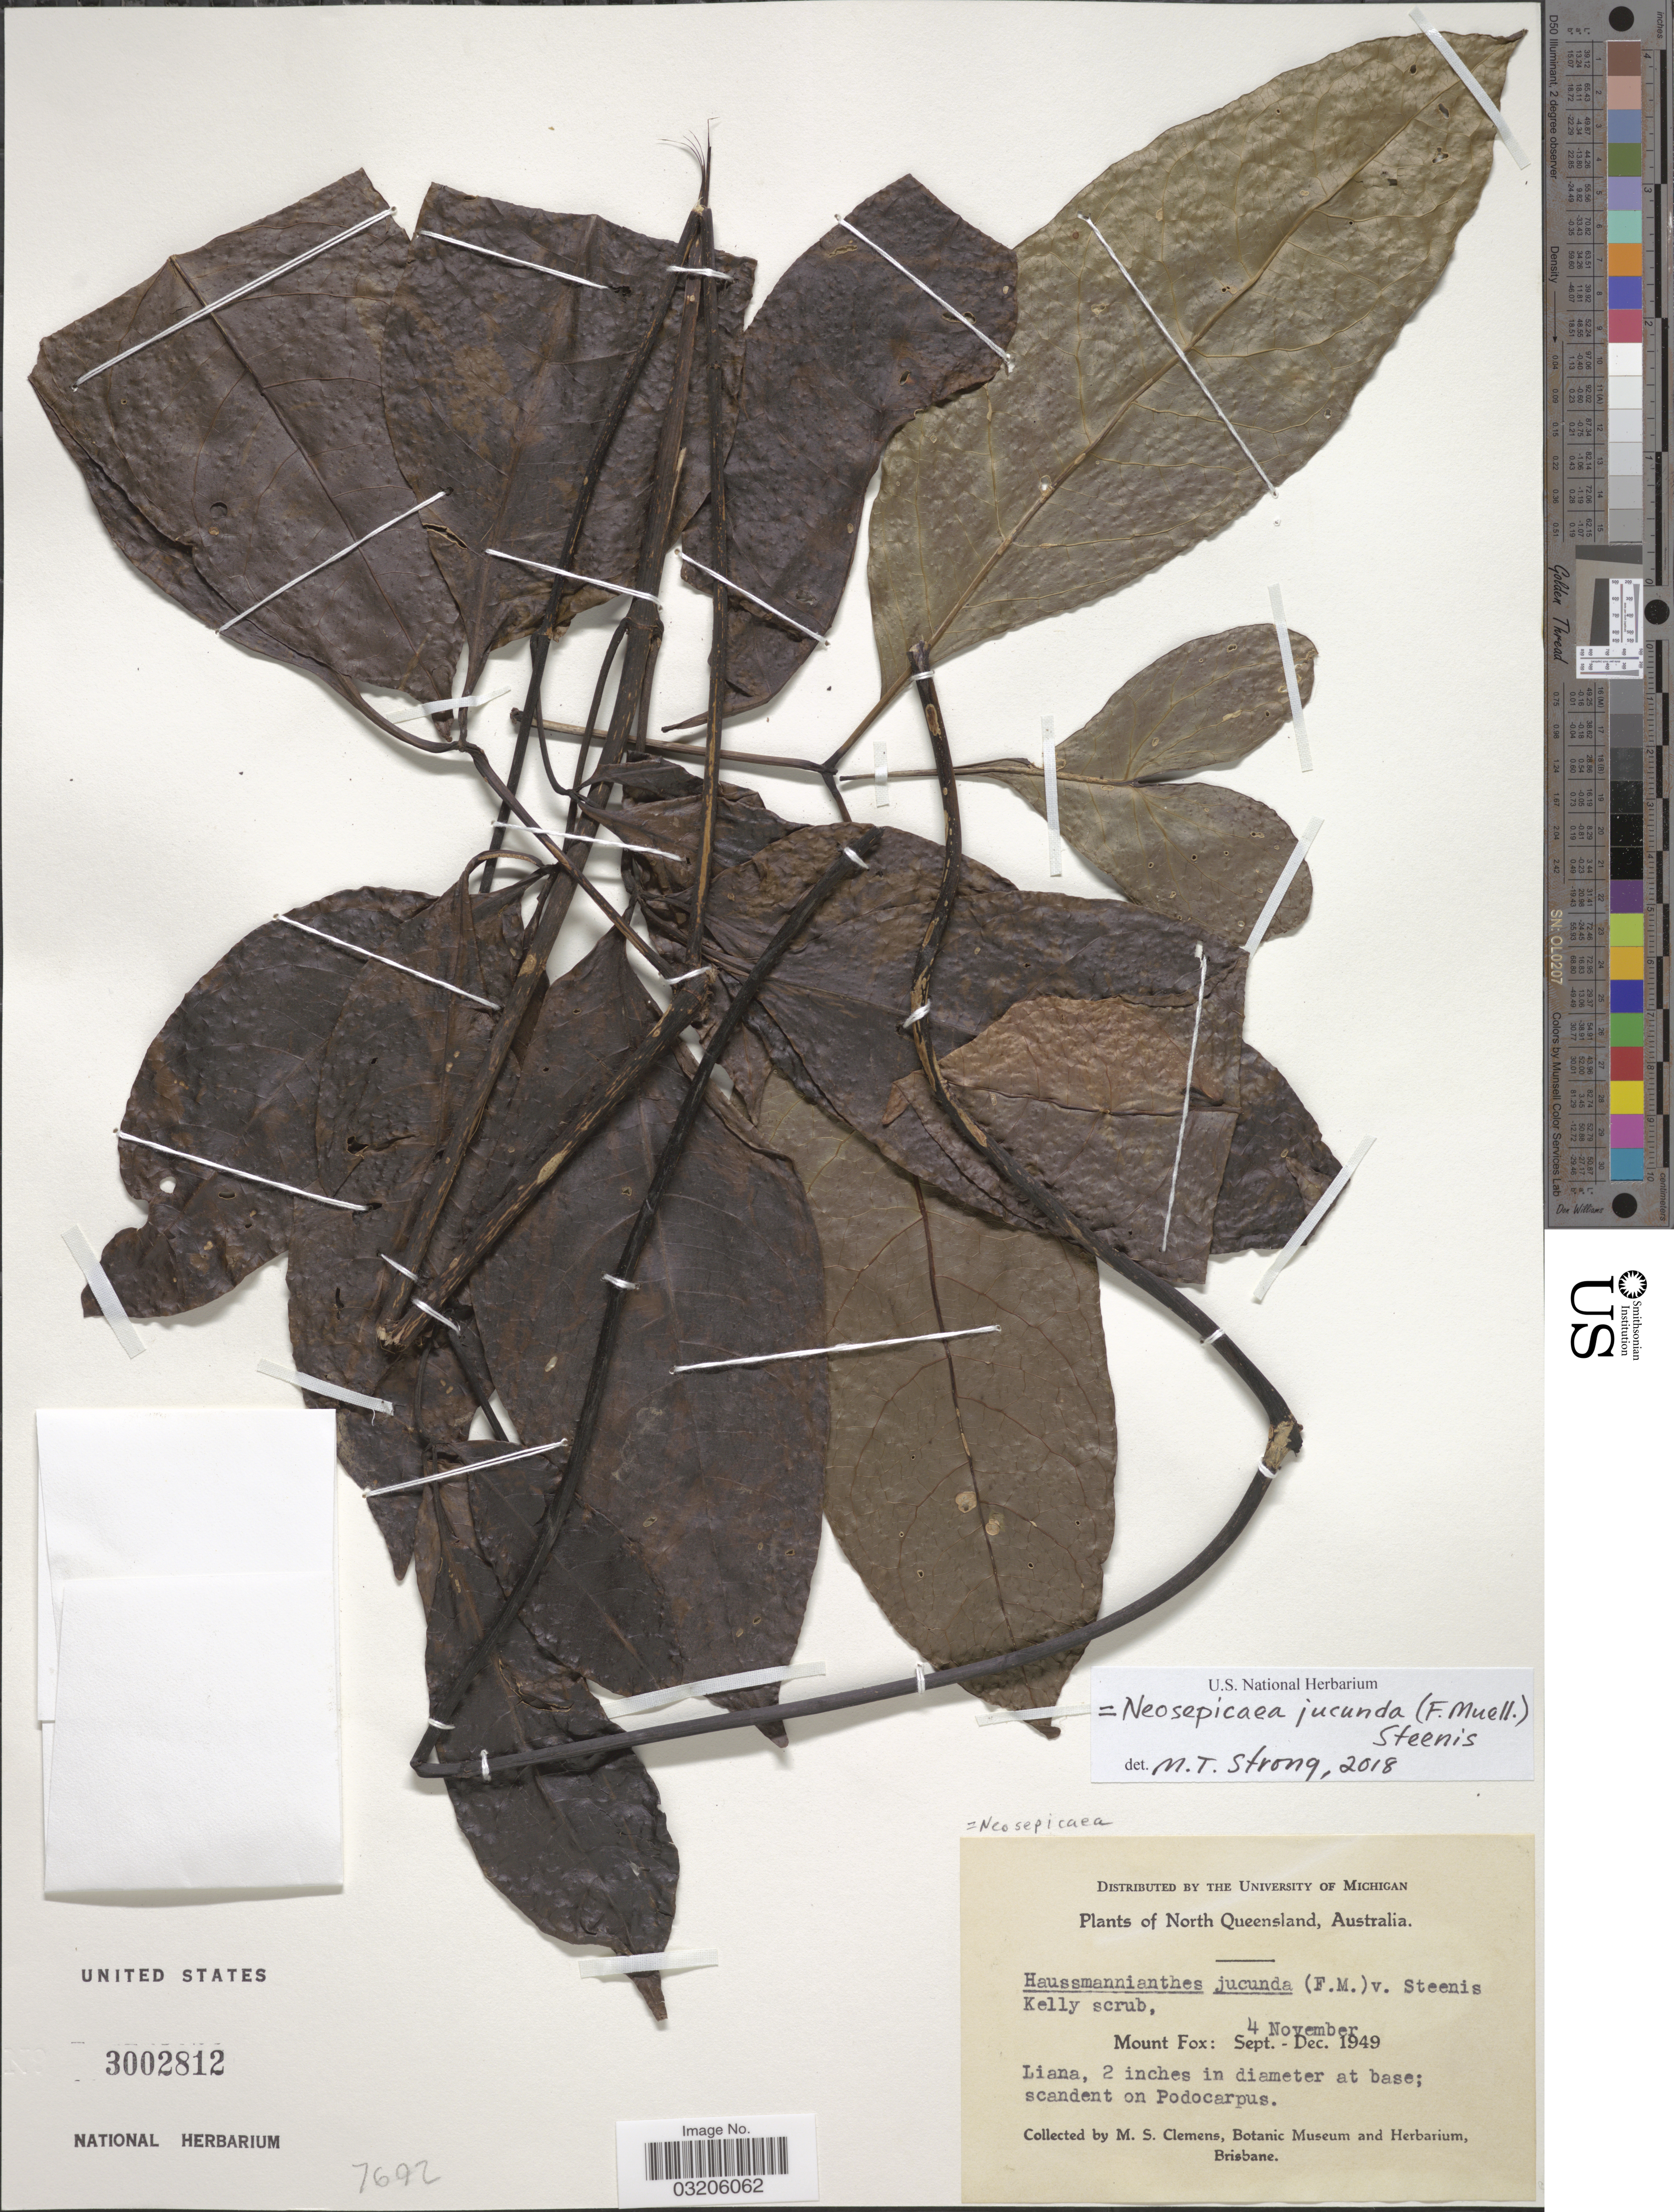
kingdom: Plantae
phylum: Tracheophyta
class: Magnoliopsida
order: Lamiales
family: Bignoniaceae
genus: Neosepicaea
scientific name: Neosepicaea jucunda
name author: (F. Muell.) Steenis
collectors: M. S. Clemens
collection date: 1949-11-04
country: Australia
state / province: Queensland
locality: North Queensland. Mount Fox.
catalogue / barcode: US 3002812